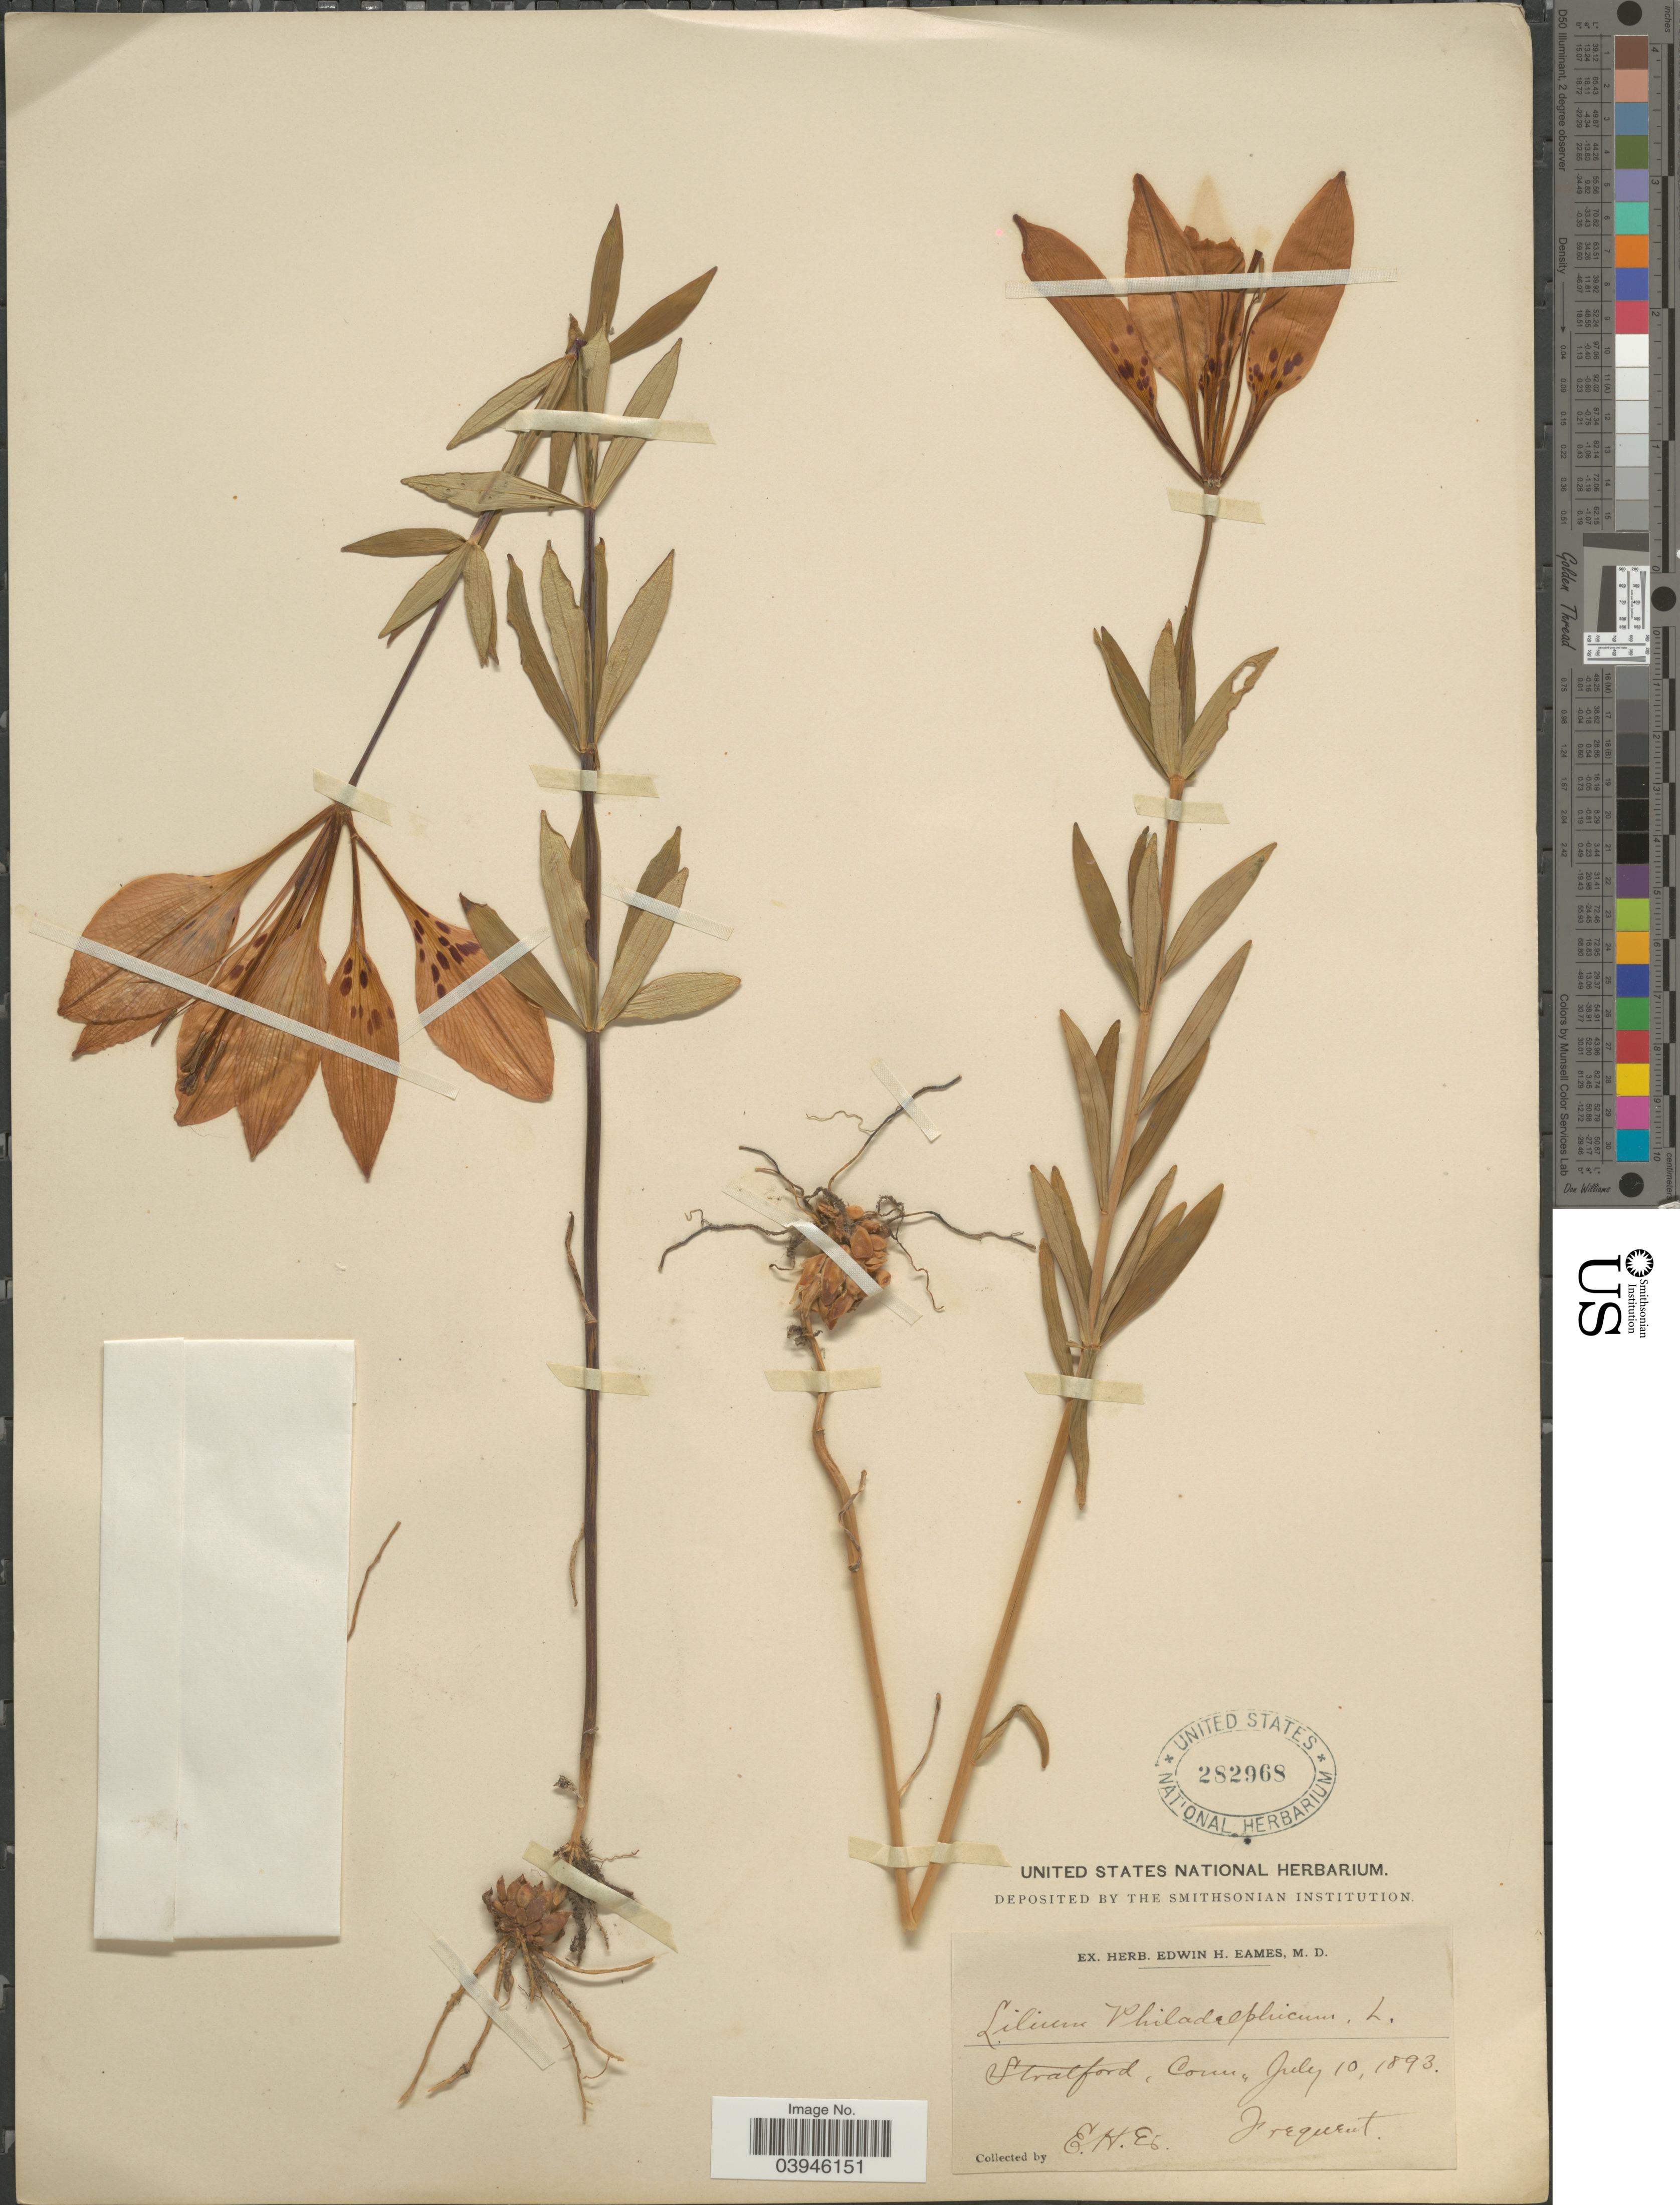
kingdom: Plantae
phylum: Tracheophyta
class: Liliopsida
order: Liliales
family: Liliaceae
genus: Lilium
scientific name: Lilium philadelphicum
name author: L.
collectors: E. H. Eames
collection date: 1893-07-10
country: United States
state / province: Connecticut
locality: Stratford.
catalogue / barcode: US 282968